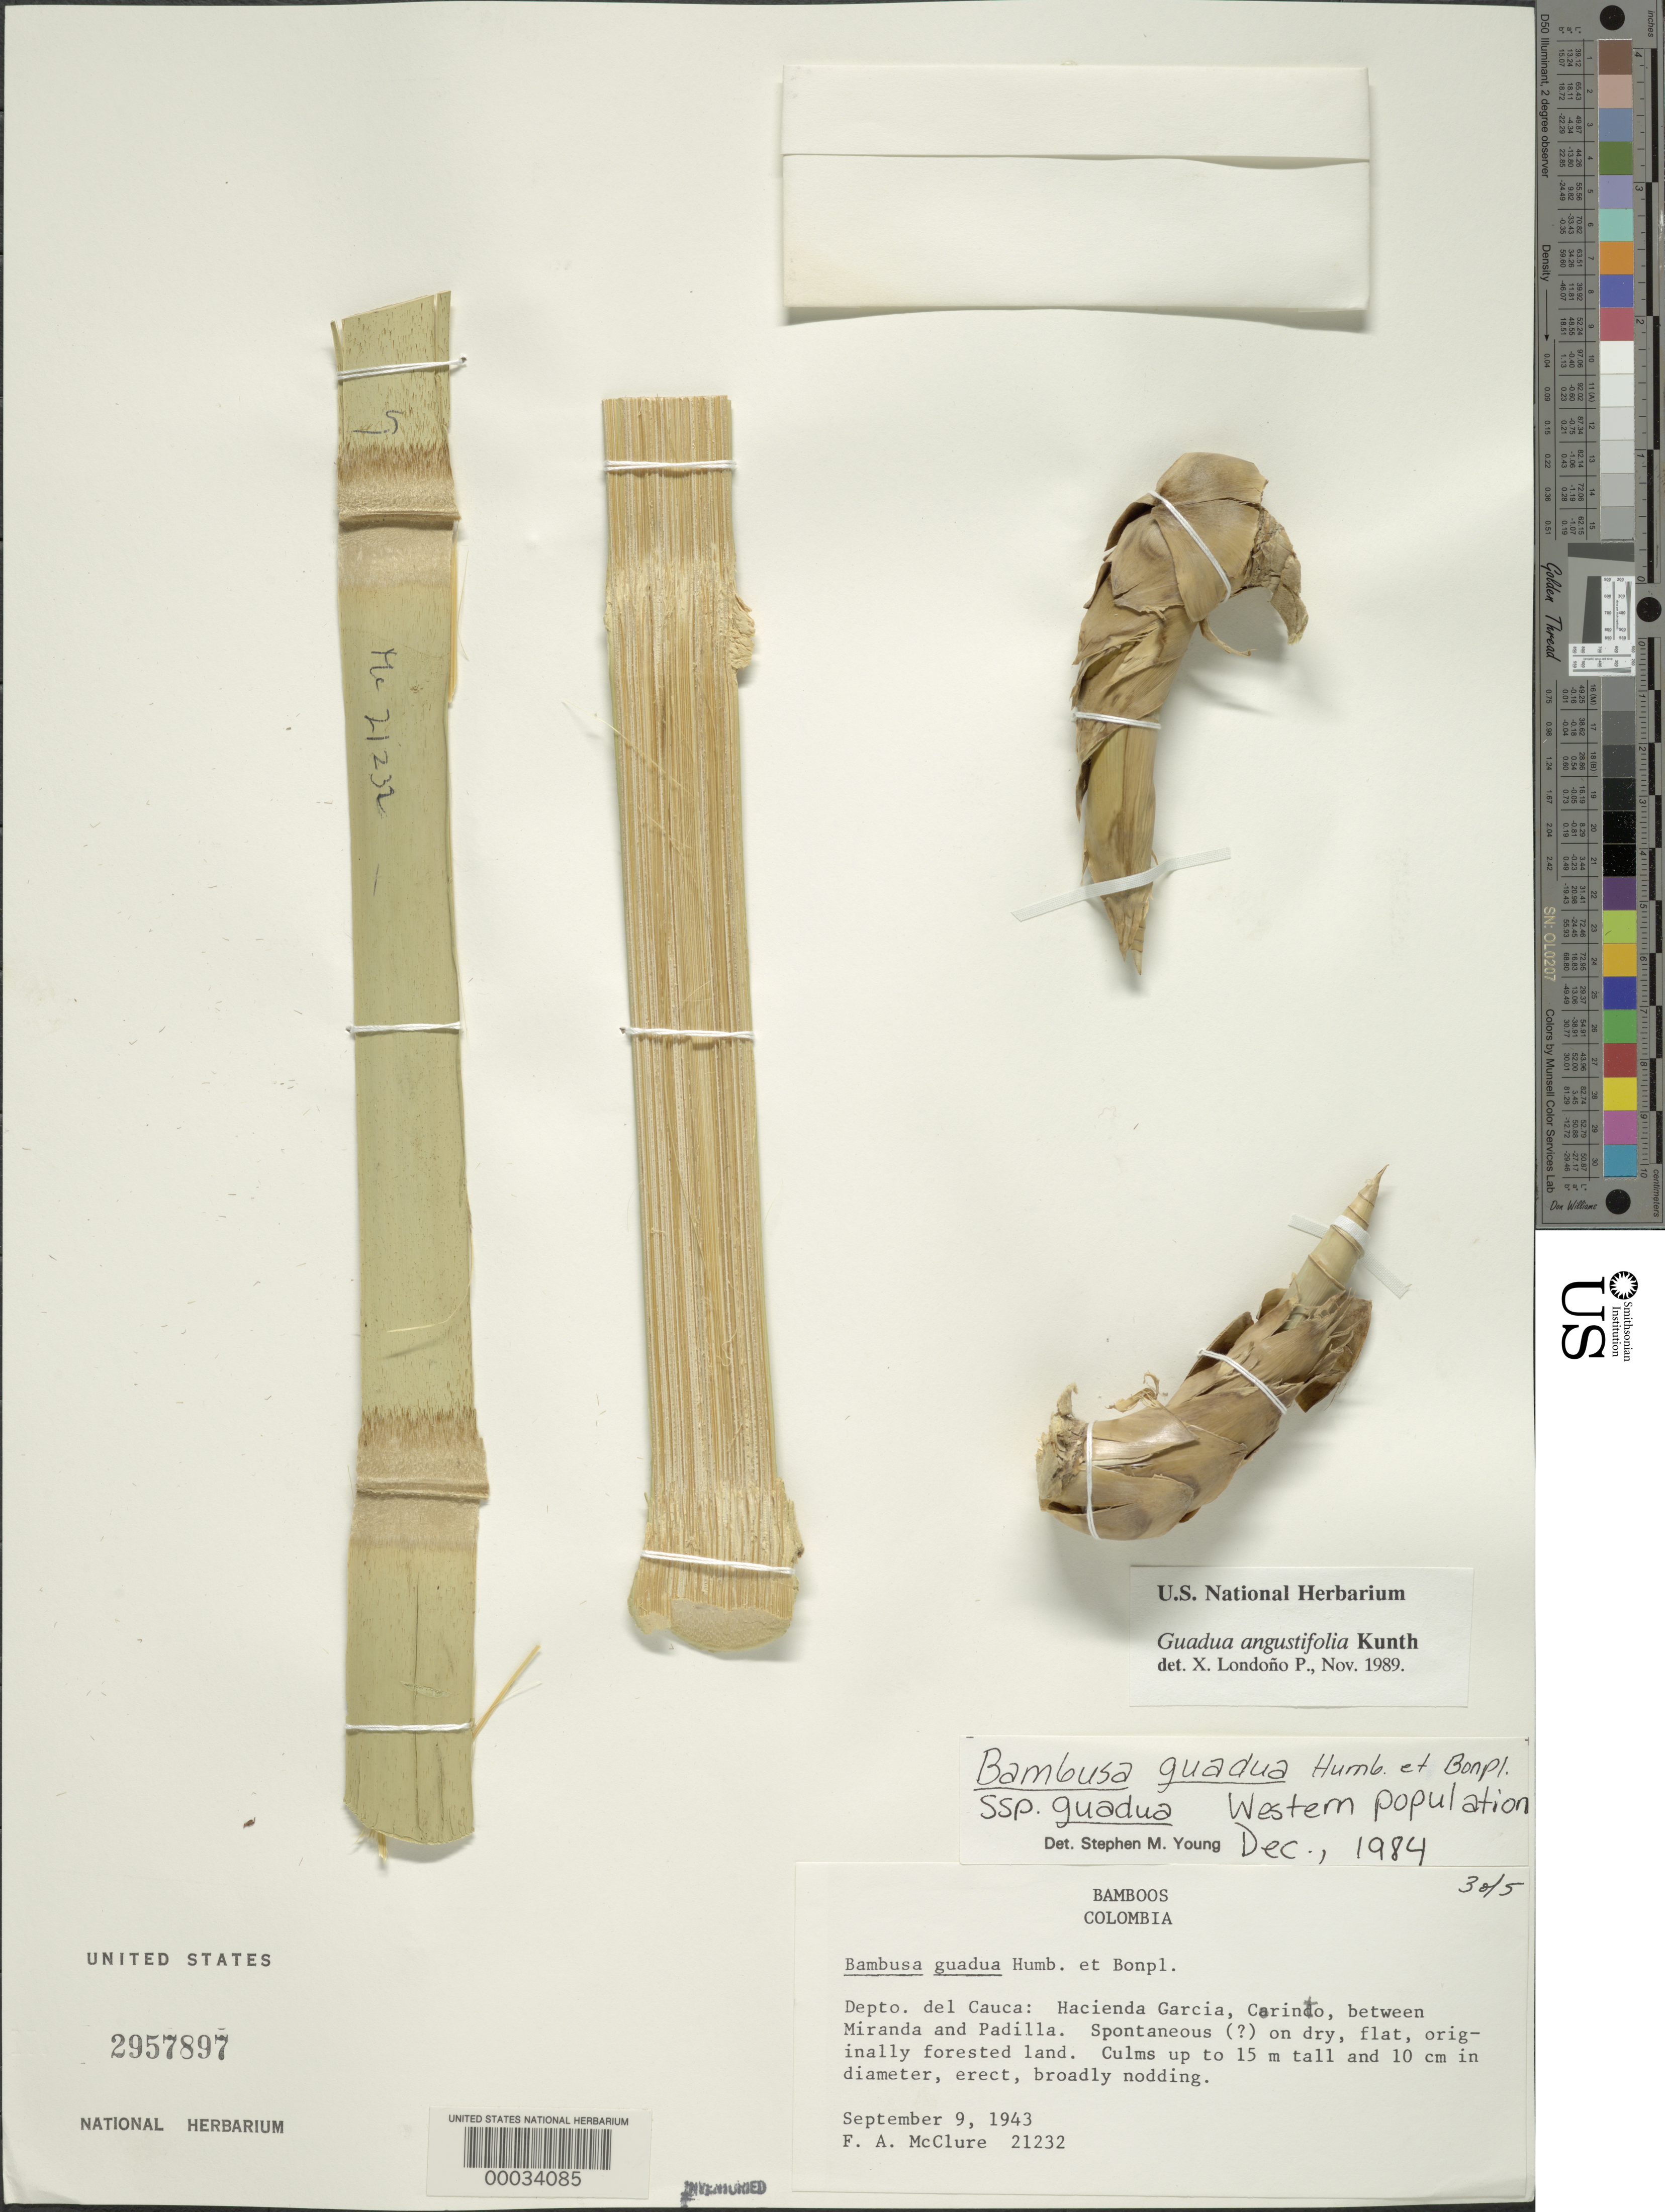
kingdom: Plantae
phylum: Tracheophyta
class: Liliopsida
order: Poales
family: Poaceae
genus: Guadua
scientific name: Guadua angustifolia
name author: Kunth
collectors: F. A. McClure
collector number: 21232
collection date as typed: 09 Sep 1943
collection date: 1943-09-09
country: Colombia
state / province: Cauca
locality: Hacienda Garcia, Corinto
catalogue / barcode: US 2957897